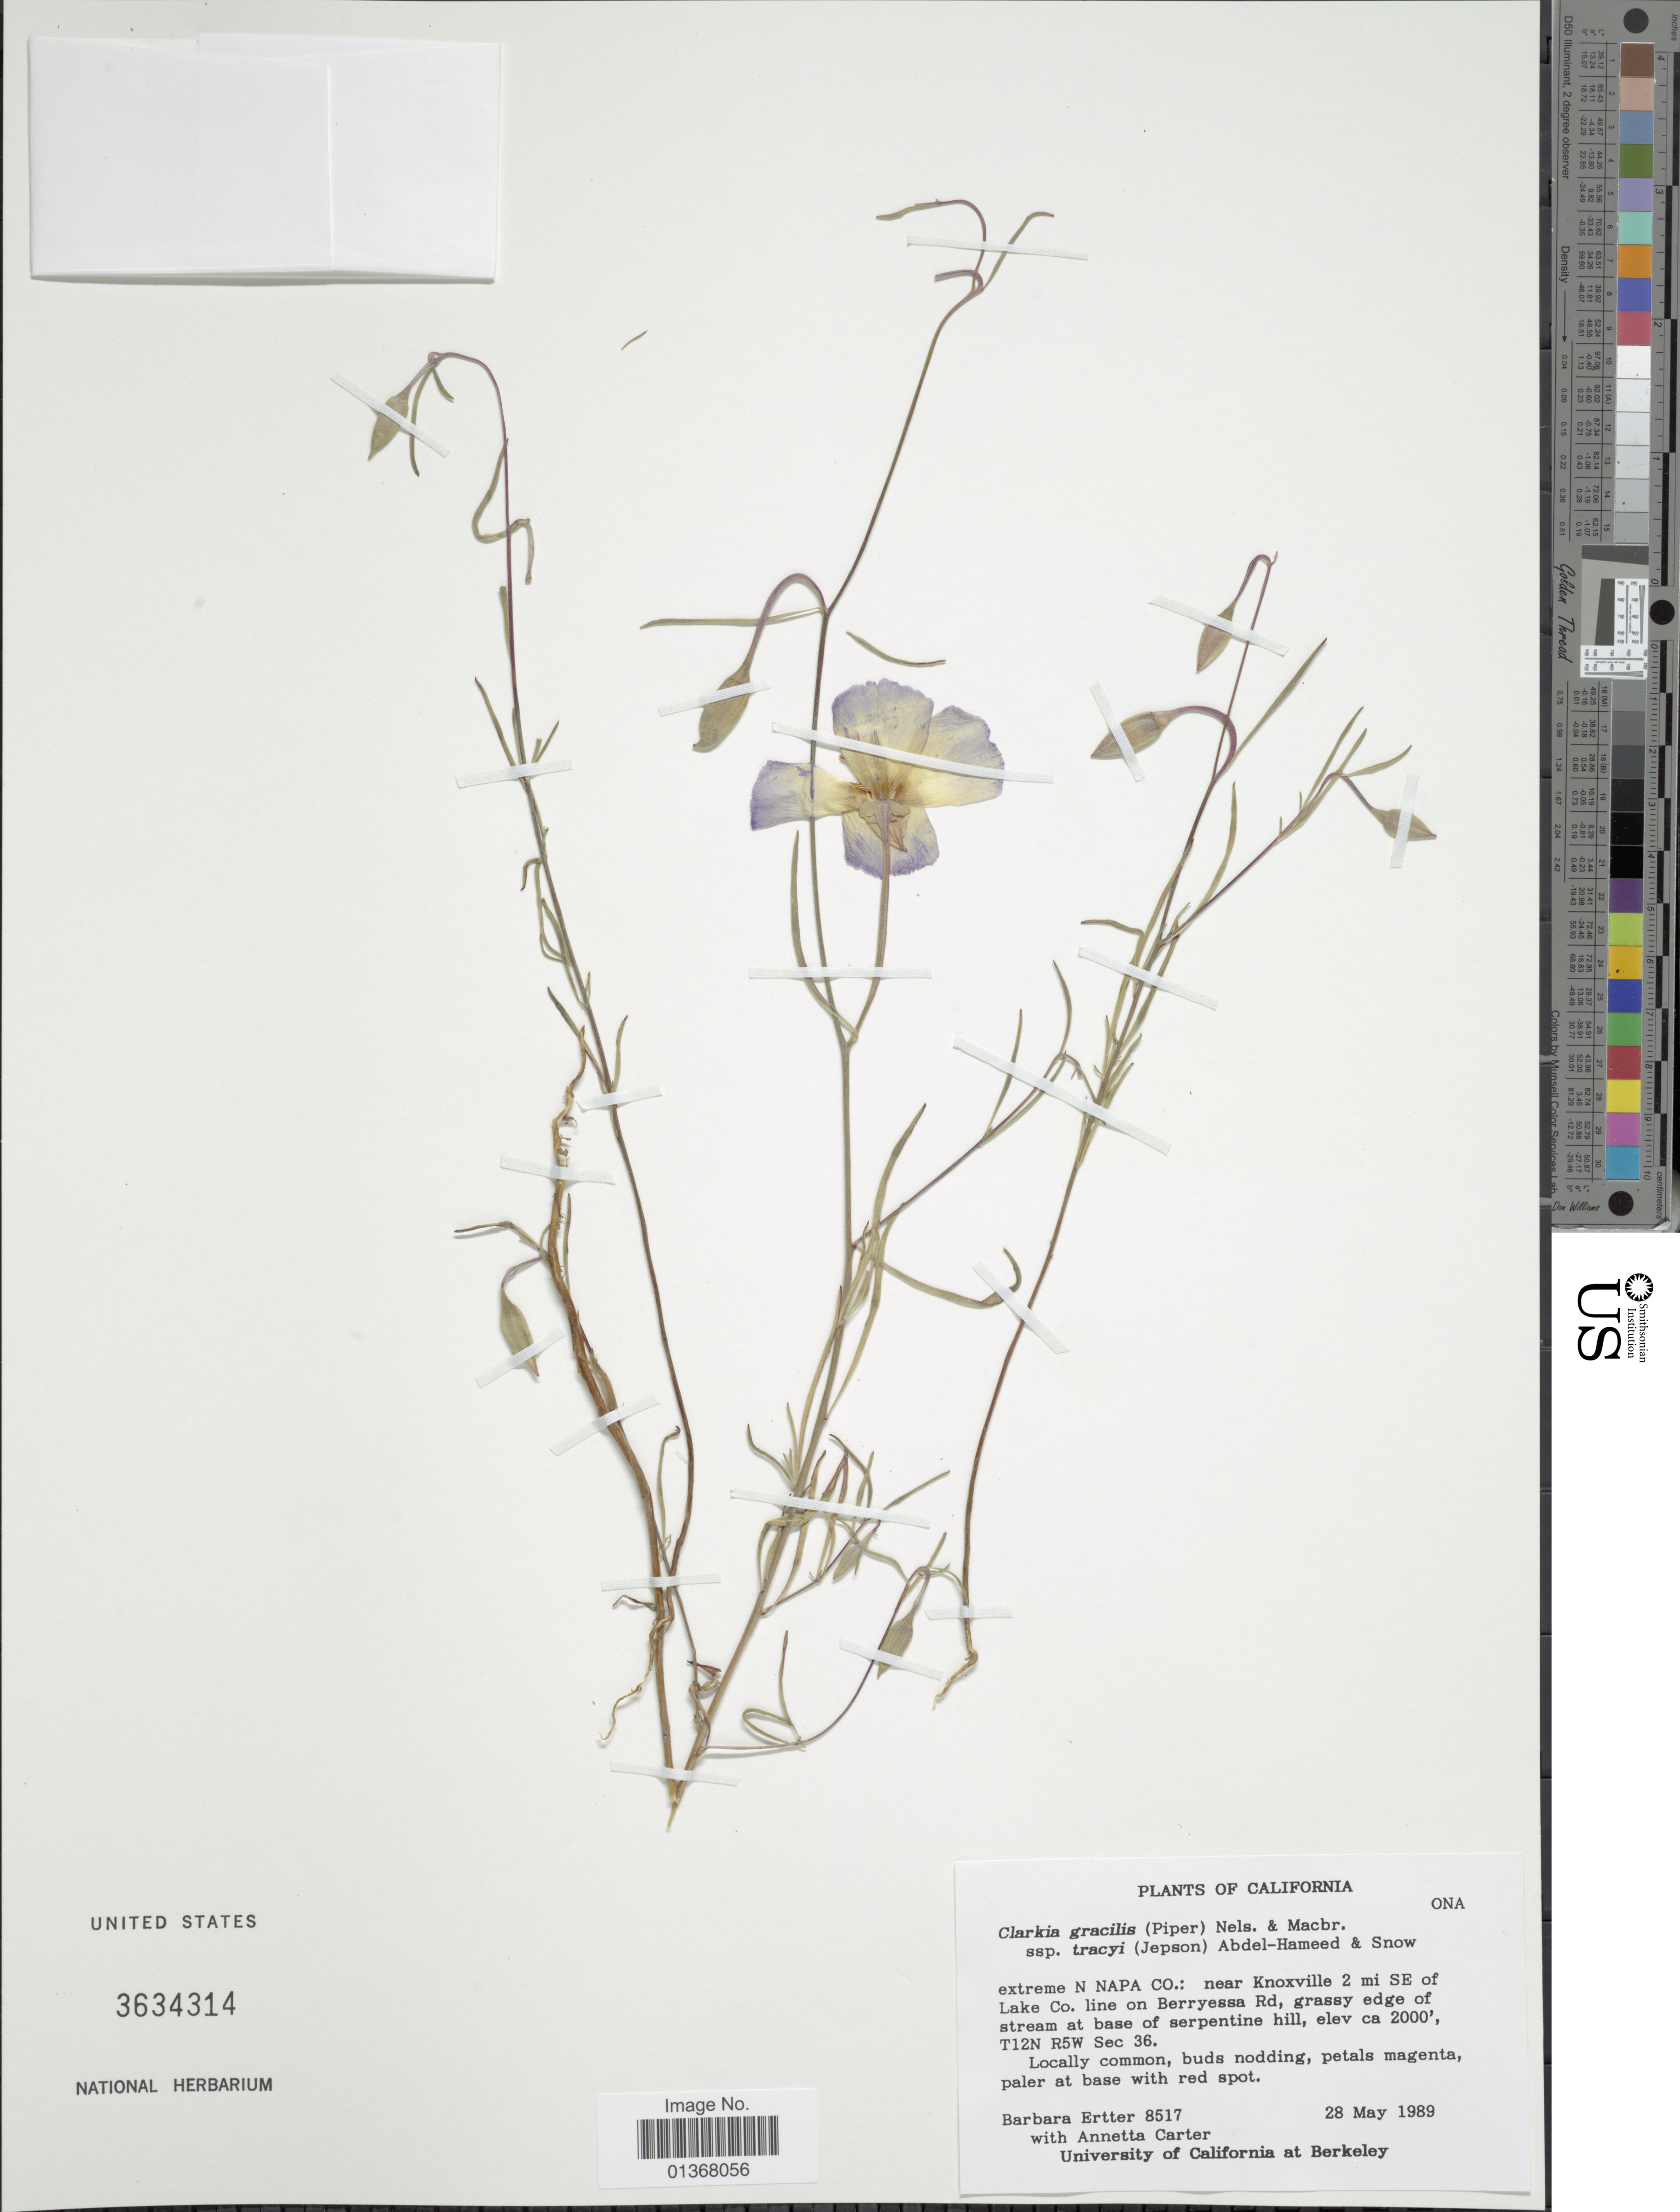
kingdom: Plantae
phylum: Tracheophyta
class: Magnoliopsida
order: Myrtales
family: Onagraceae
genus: Clarkia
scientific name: Clarkia gracilis subsp. tracyi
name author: (Jeps.) Abdel-Hameed & R. Snow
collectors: B. Ertter & A. Carter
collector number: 8517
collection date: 1989-05-28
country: United States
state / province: California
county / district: Lake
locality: Extreme N Napa Co.: near Knoxville 2 mi SE of Lake Co. line on Berryessa Rd, grassy edge of stream at base of serptentine hill, T12N R5W Sec 36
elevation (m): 610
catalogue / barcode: US 3634314